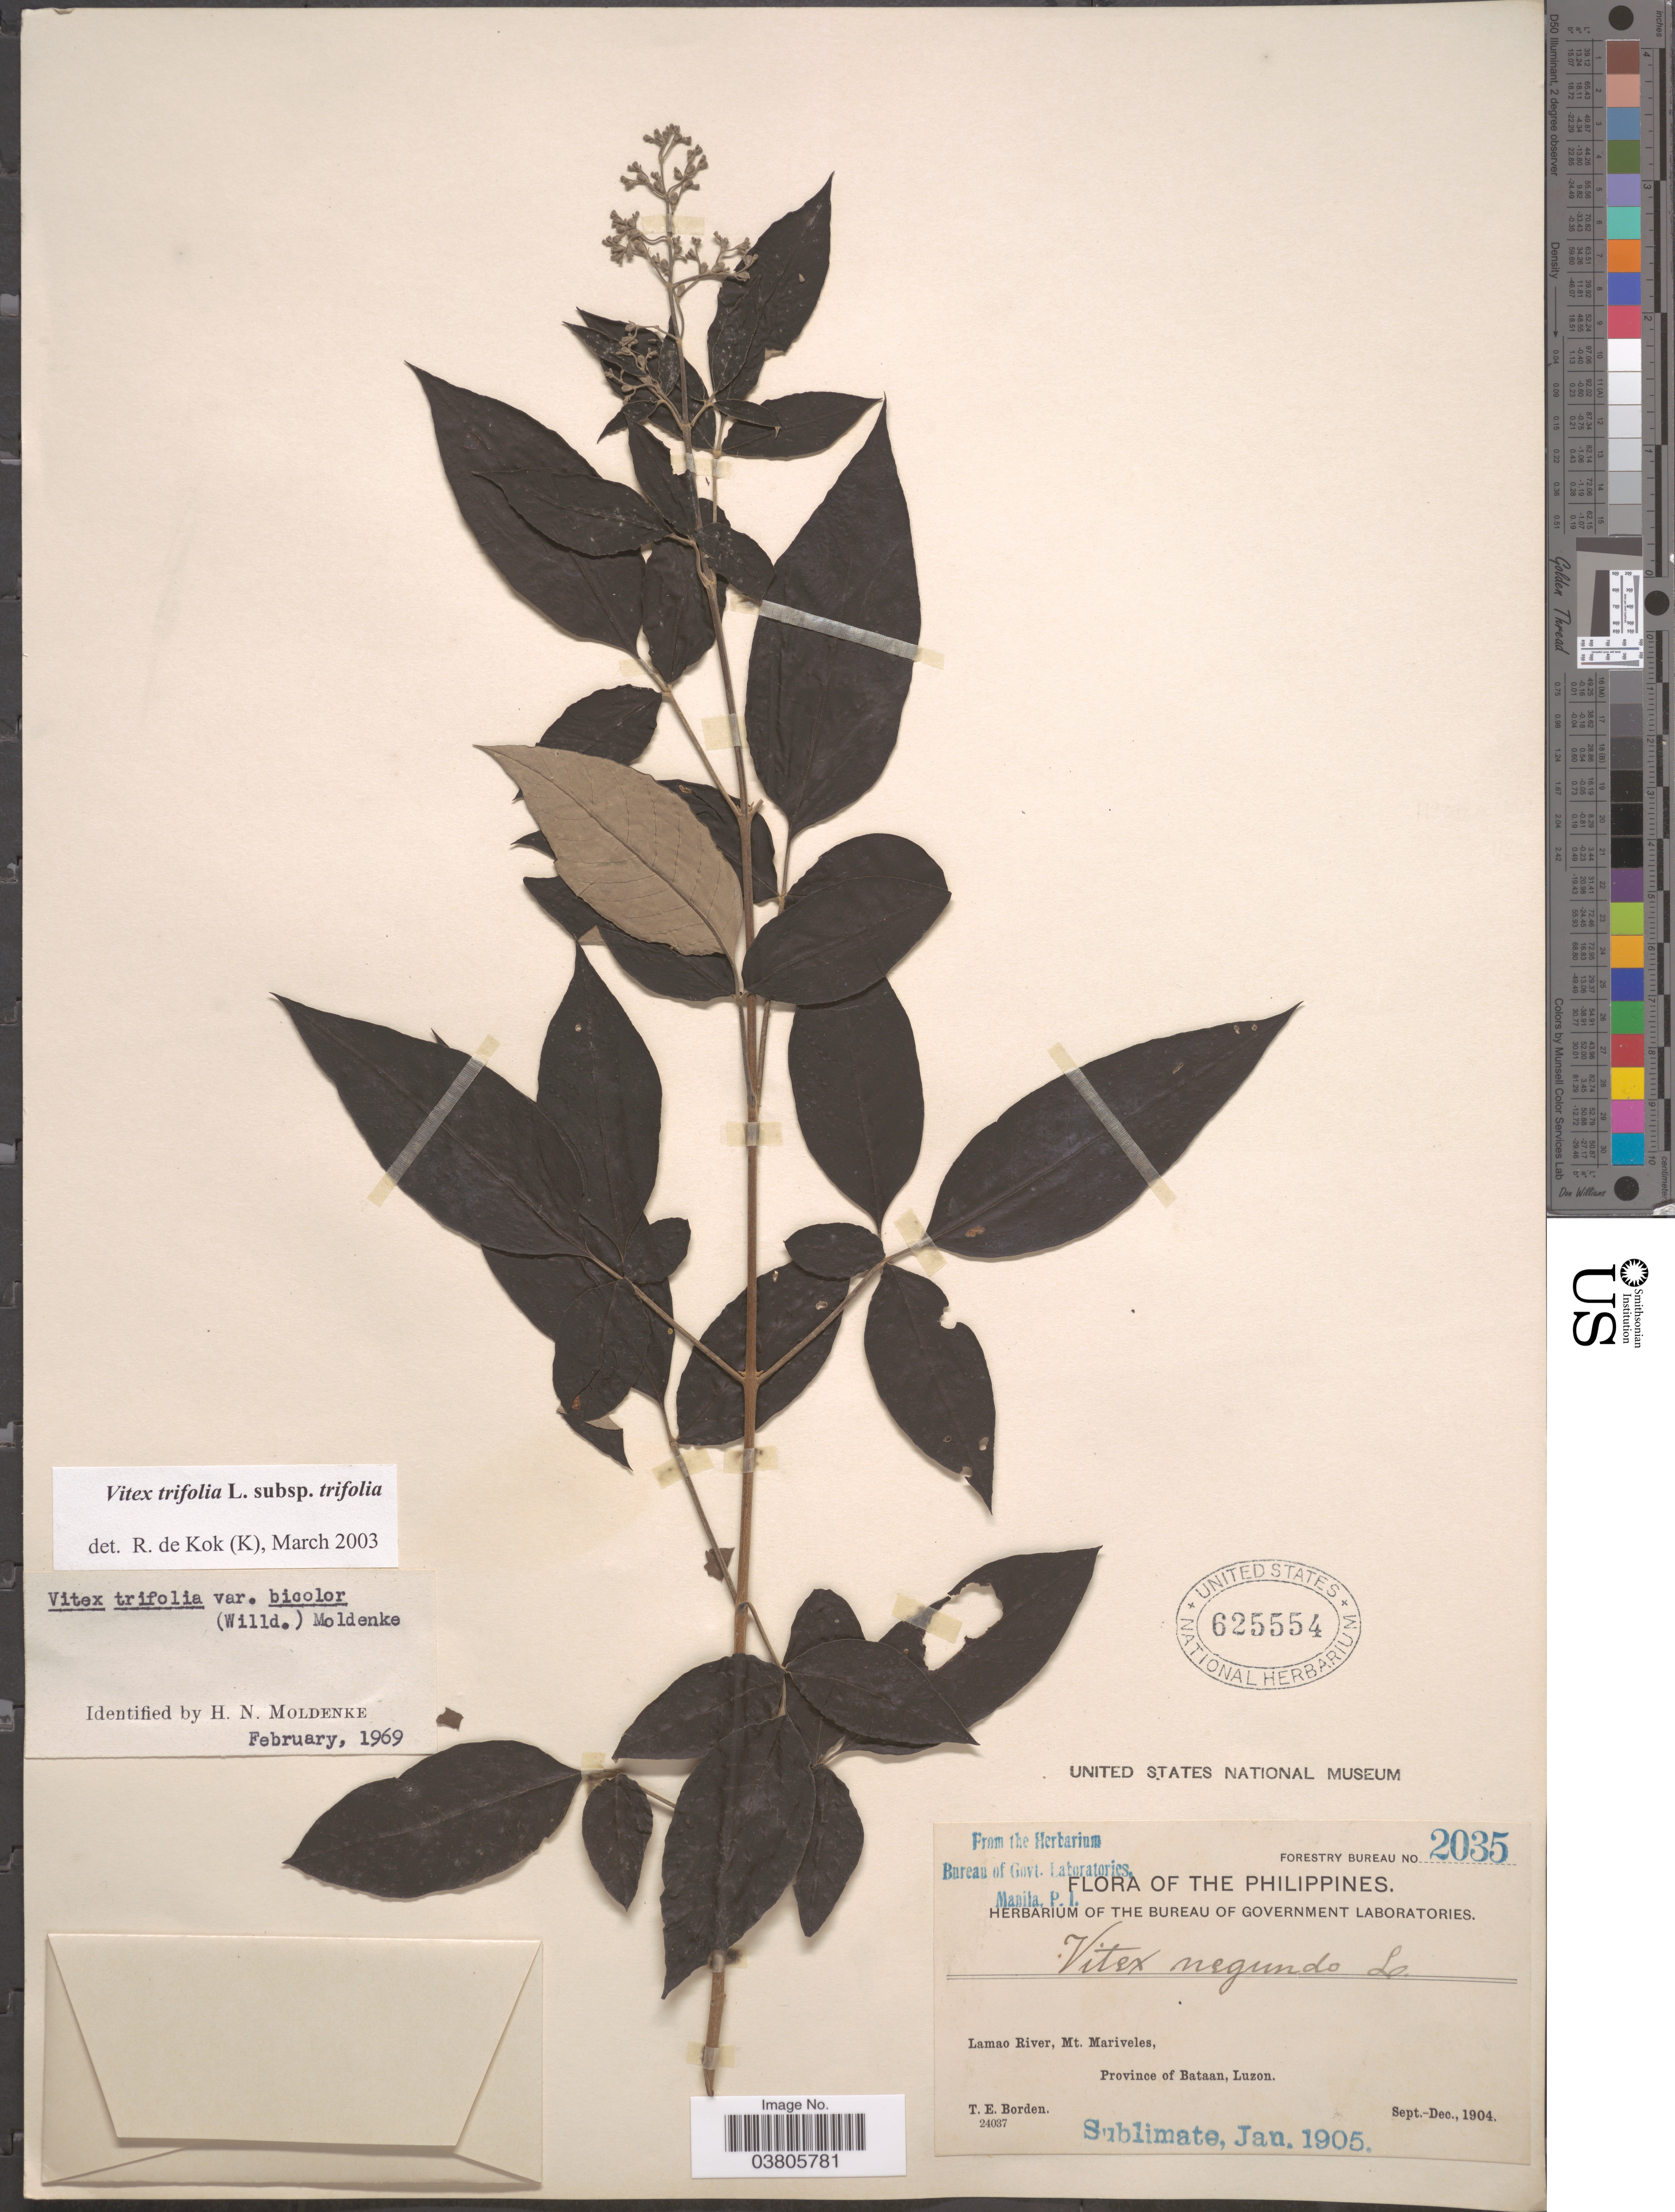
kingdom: Plantae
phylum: Tracheophyta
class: Magnoliopsida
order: Lamiales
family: Lamiaceae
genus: Vitex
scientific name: Vitex trifolia subsp. trifolia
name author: Vahl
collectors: T. E. Borden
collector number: Forestry Bureau 2035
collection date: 1904-09/1904-12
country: Philippines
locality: Lamao River, Mt. Mariveles, Province of Bataan, Luzon.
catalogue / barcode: US 625554